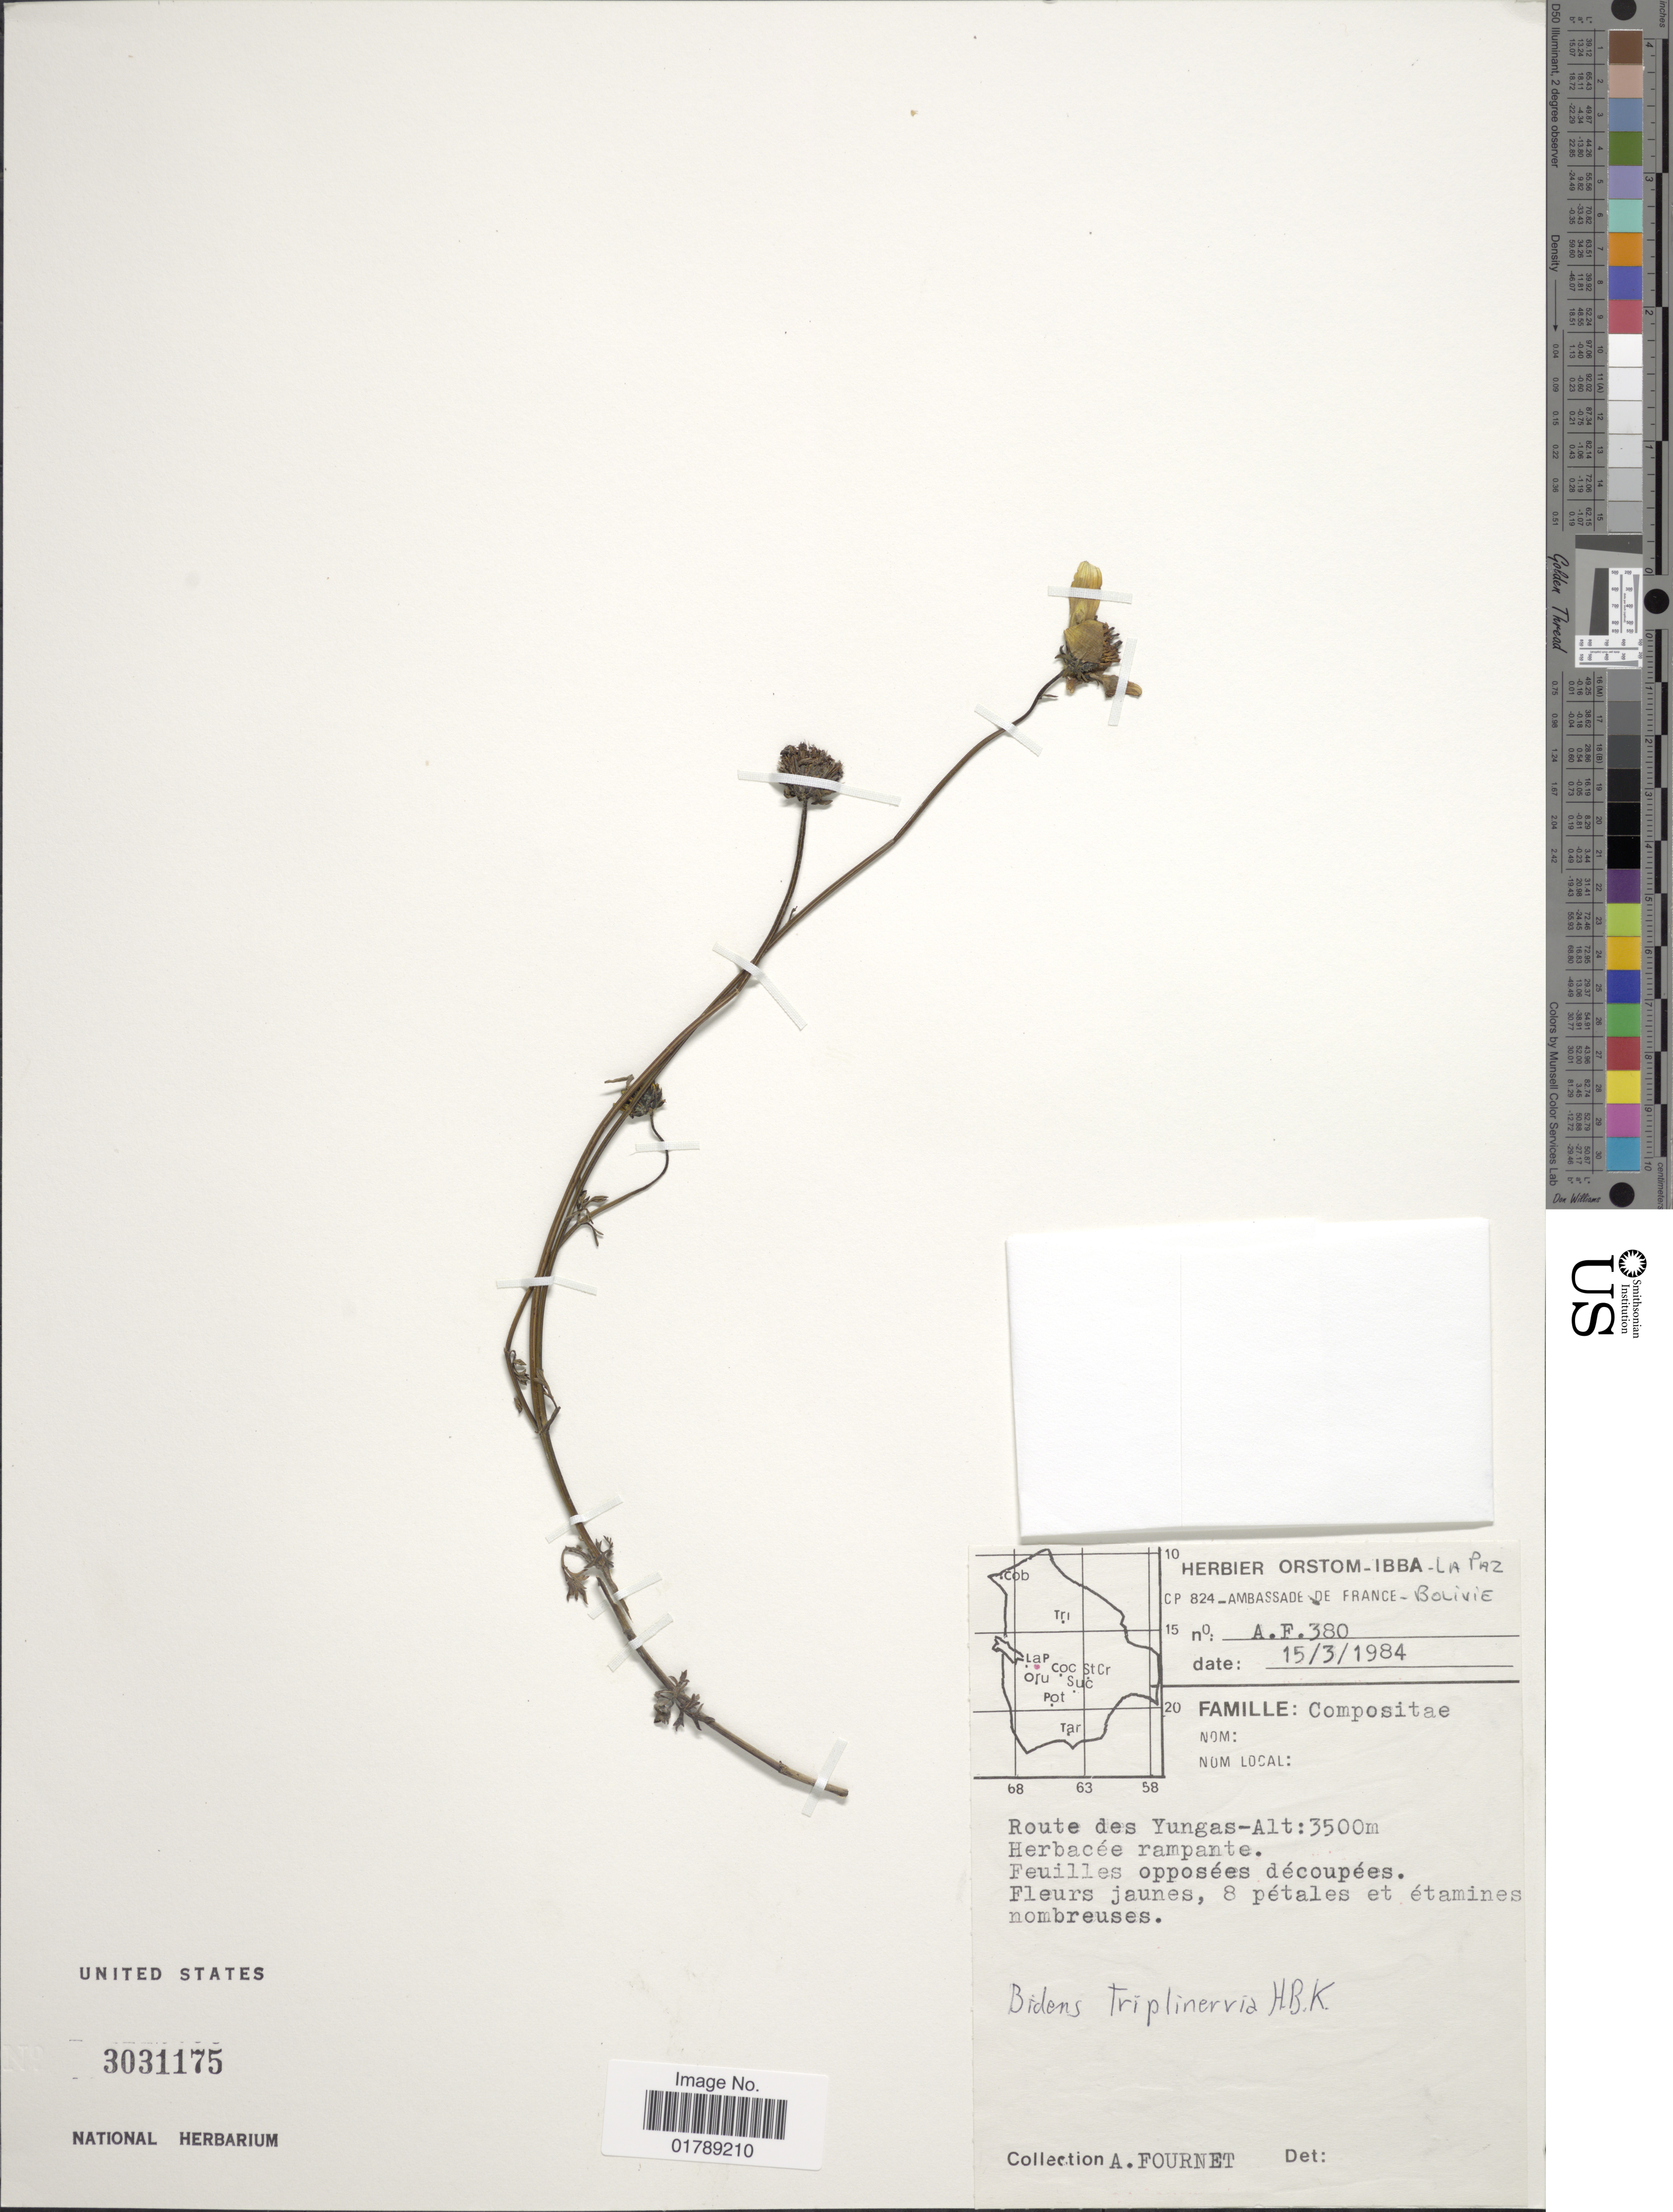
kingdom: Plantae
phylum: Tracheophyta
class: Magnoliopsida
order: Asterales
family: Asteraceae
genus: Bidens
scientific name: Bidens triplinervia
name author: Kunth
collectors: A. Fournet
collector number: A.F.380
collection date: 1984-03-15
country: Bolivia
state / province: La Paz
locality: Route des Yungas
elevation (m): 3500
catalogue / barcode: US 3031175